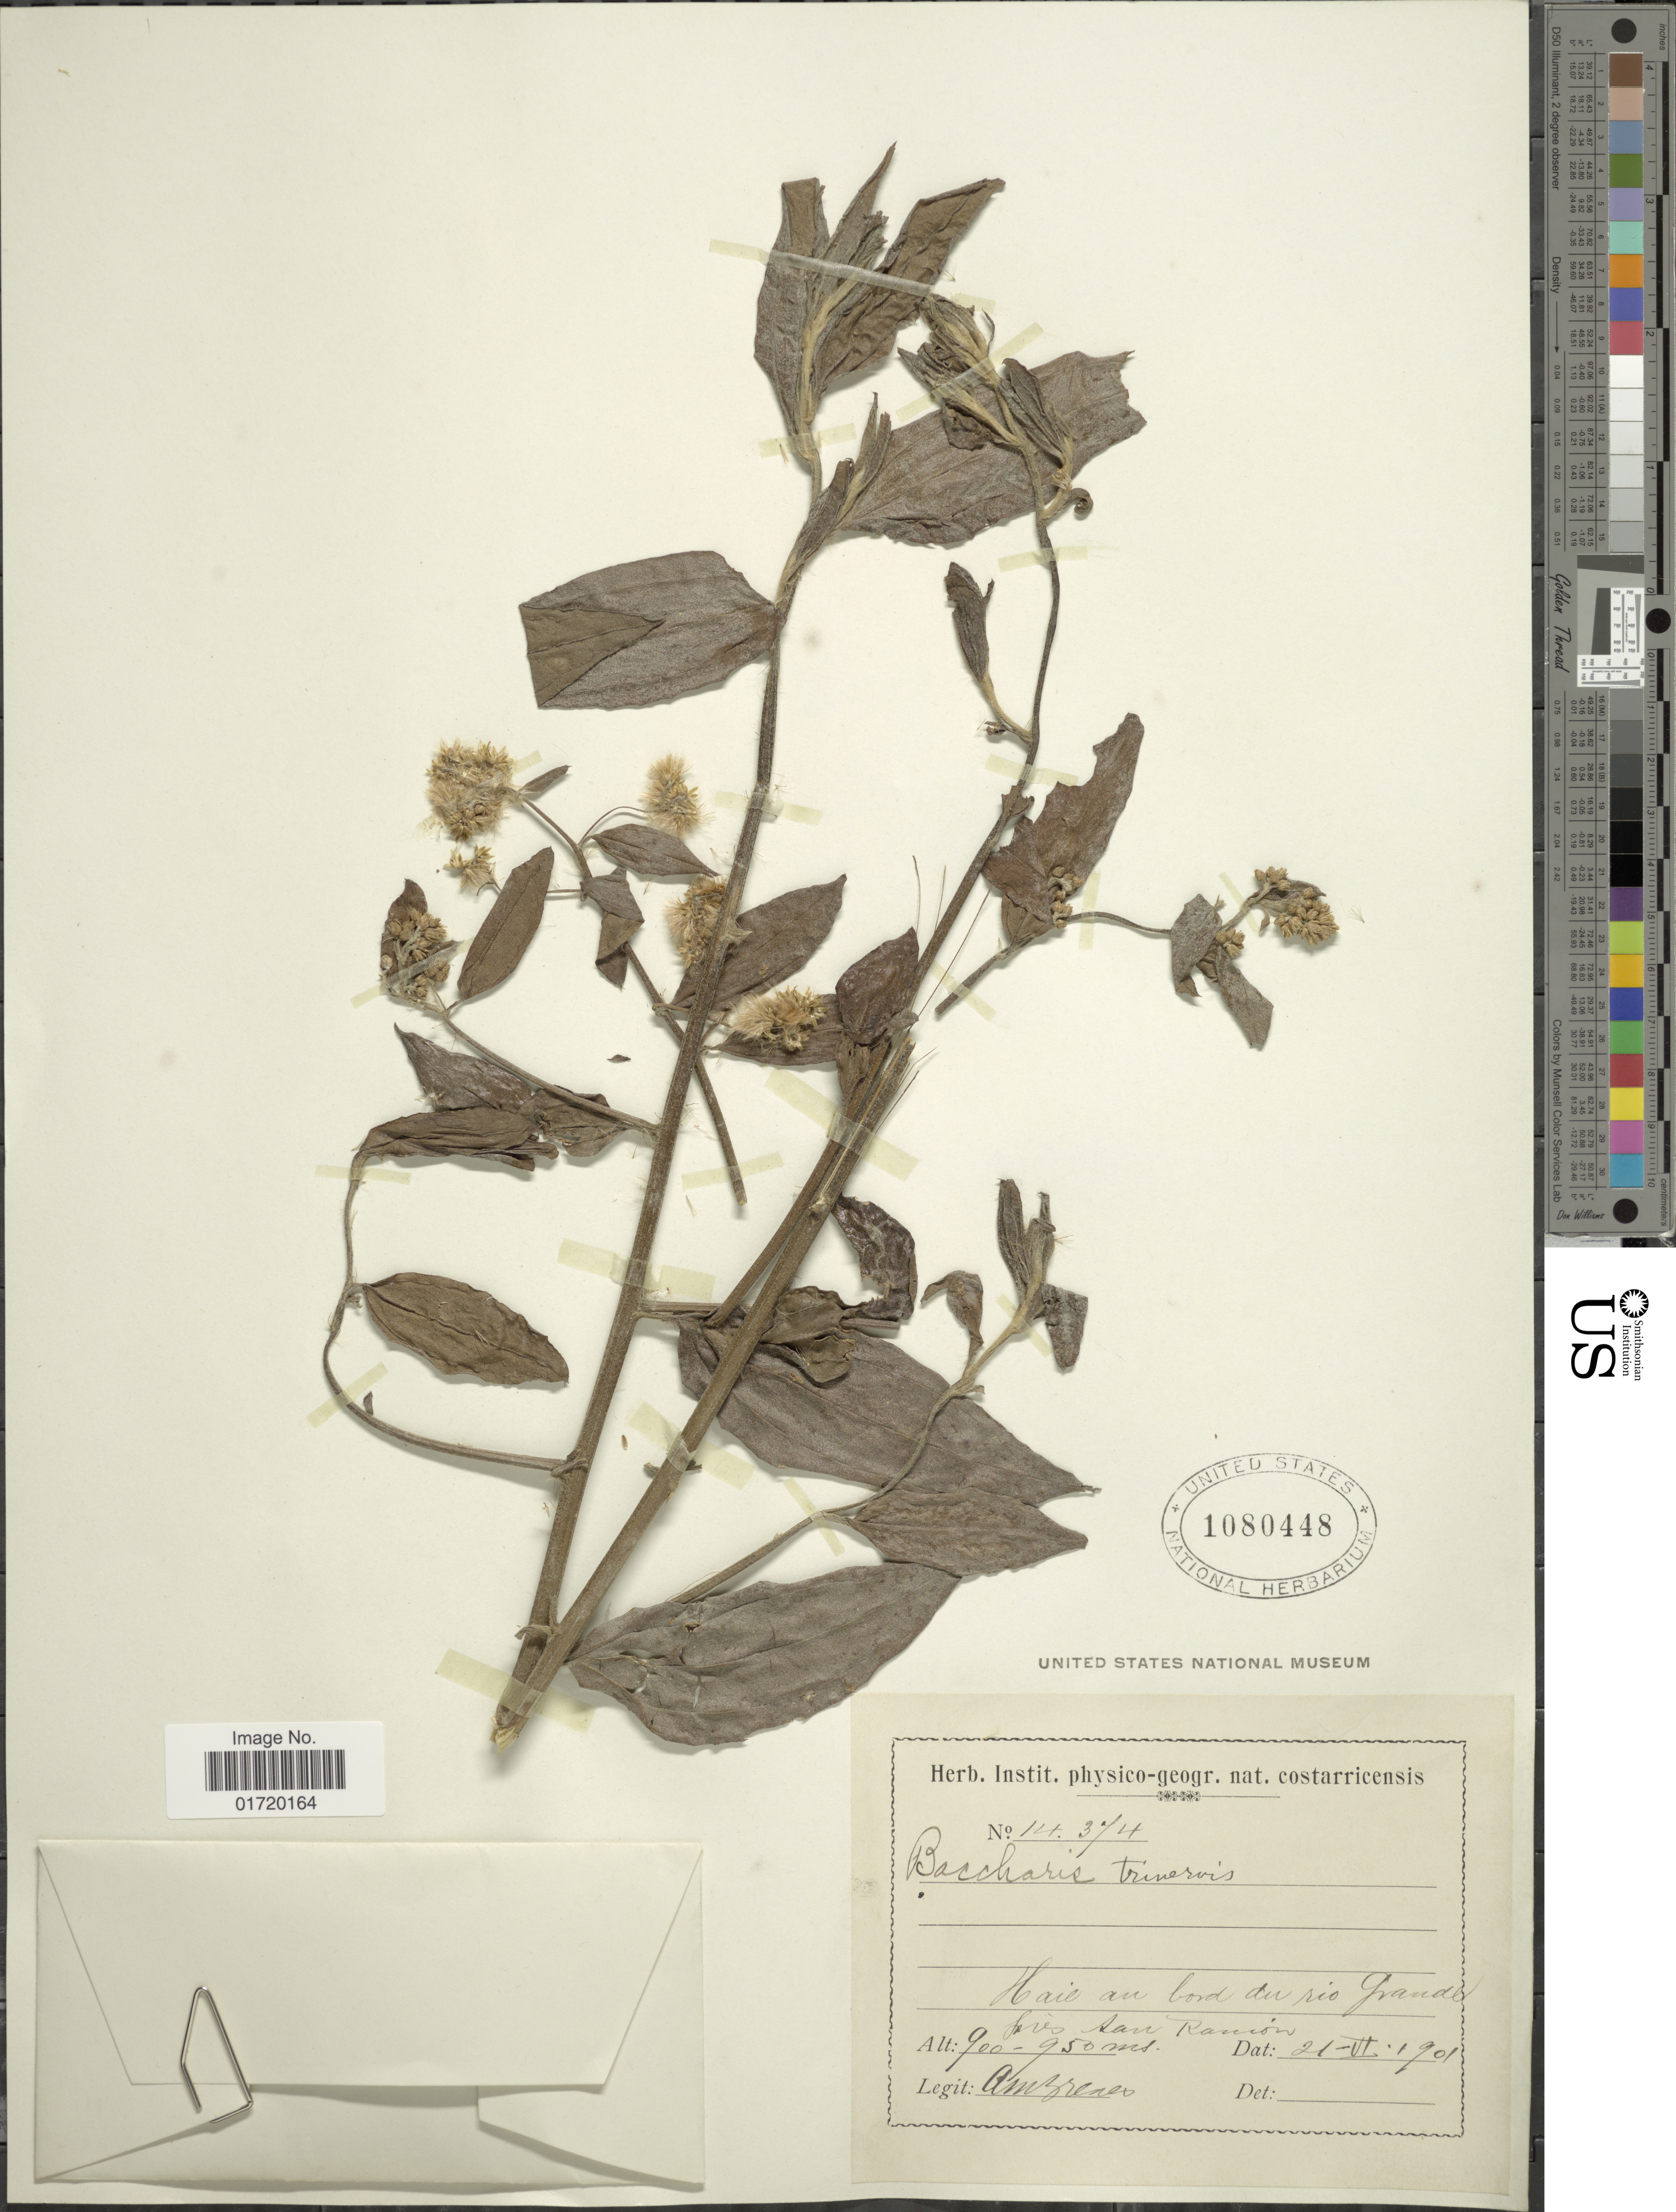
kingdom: Plantae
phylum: Tracheophyta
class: Magnoliopsida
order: Asterales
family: Asteraceae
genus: Baccharis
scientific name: Baccharis trinervis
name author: (Lam.) Pers.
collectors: A. Brenes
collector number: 14374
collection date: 1901-06-21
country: Costa Rica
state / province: Alajuela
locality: Haie au bord du Río Grande près San Ramón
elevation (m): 900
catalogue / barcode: US 1080448